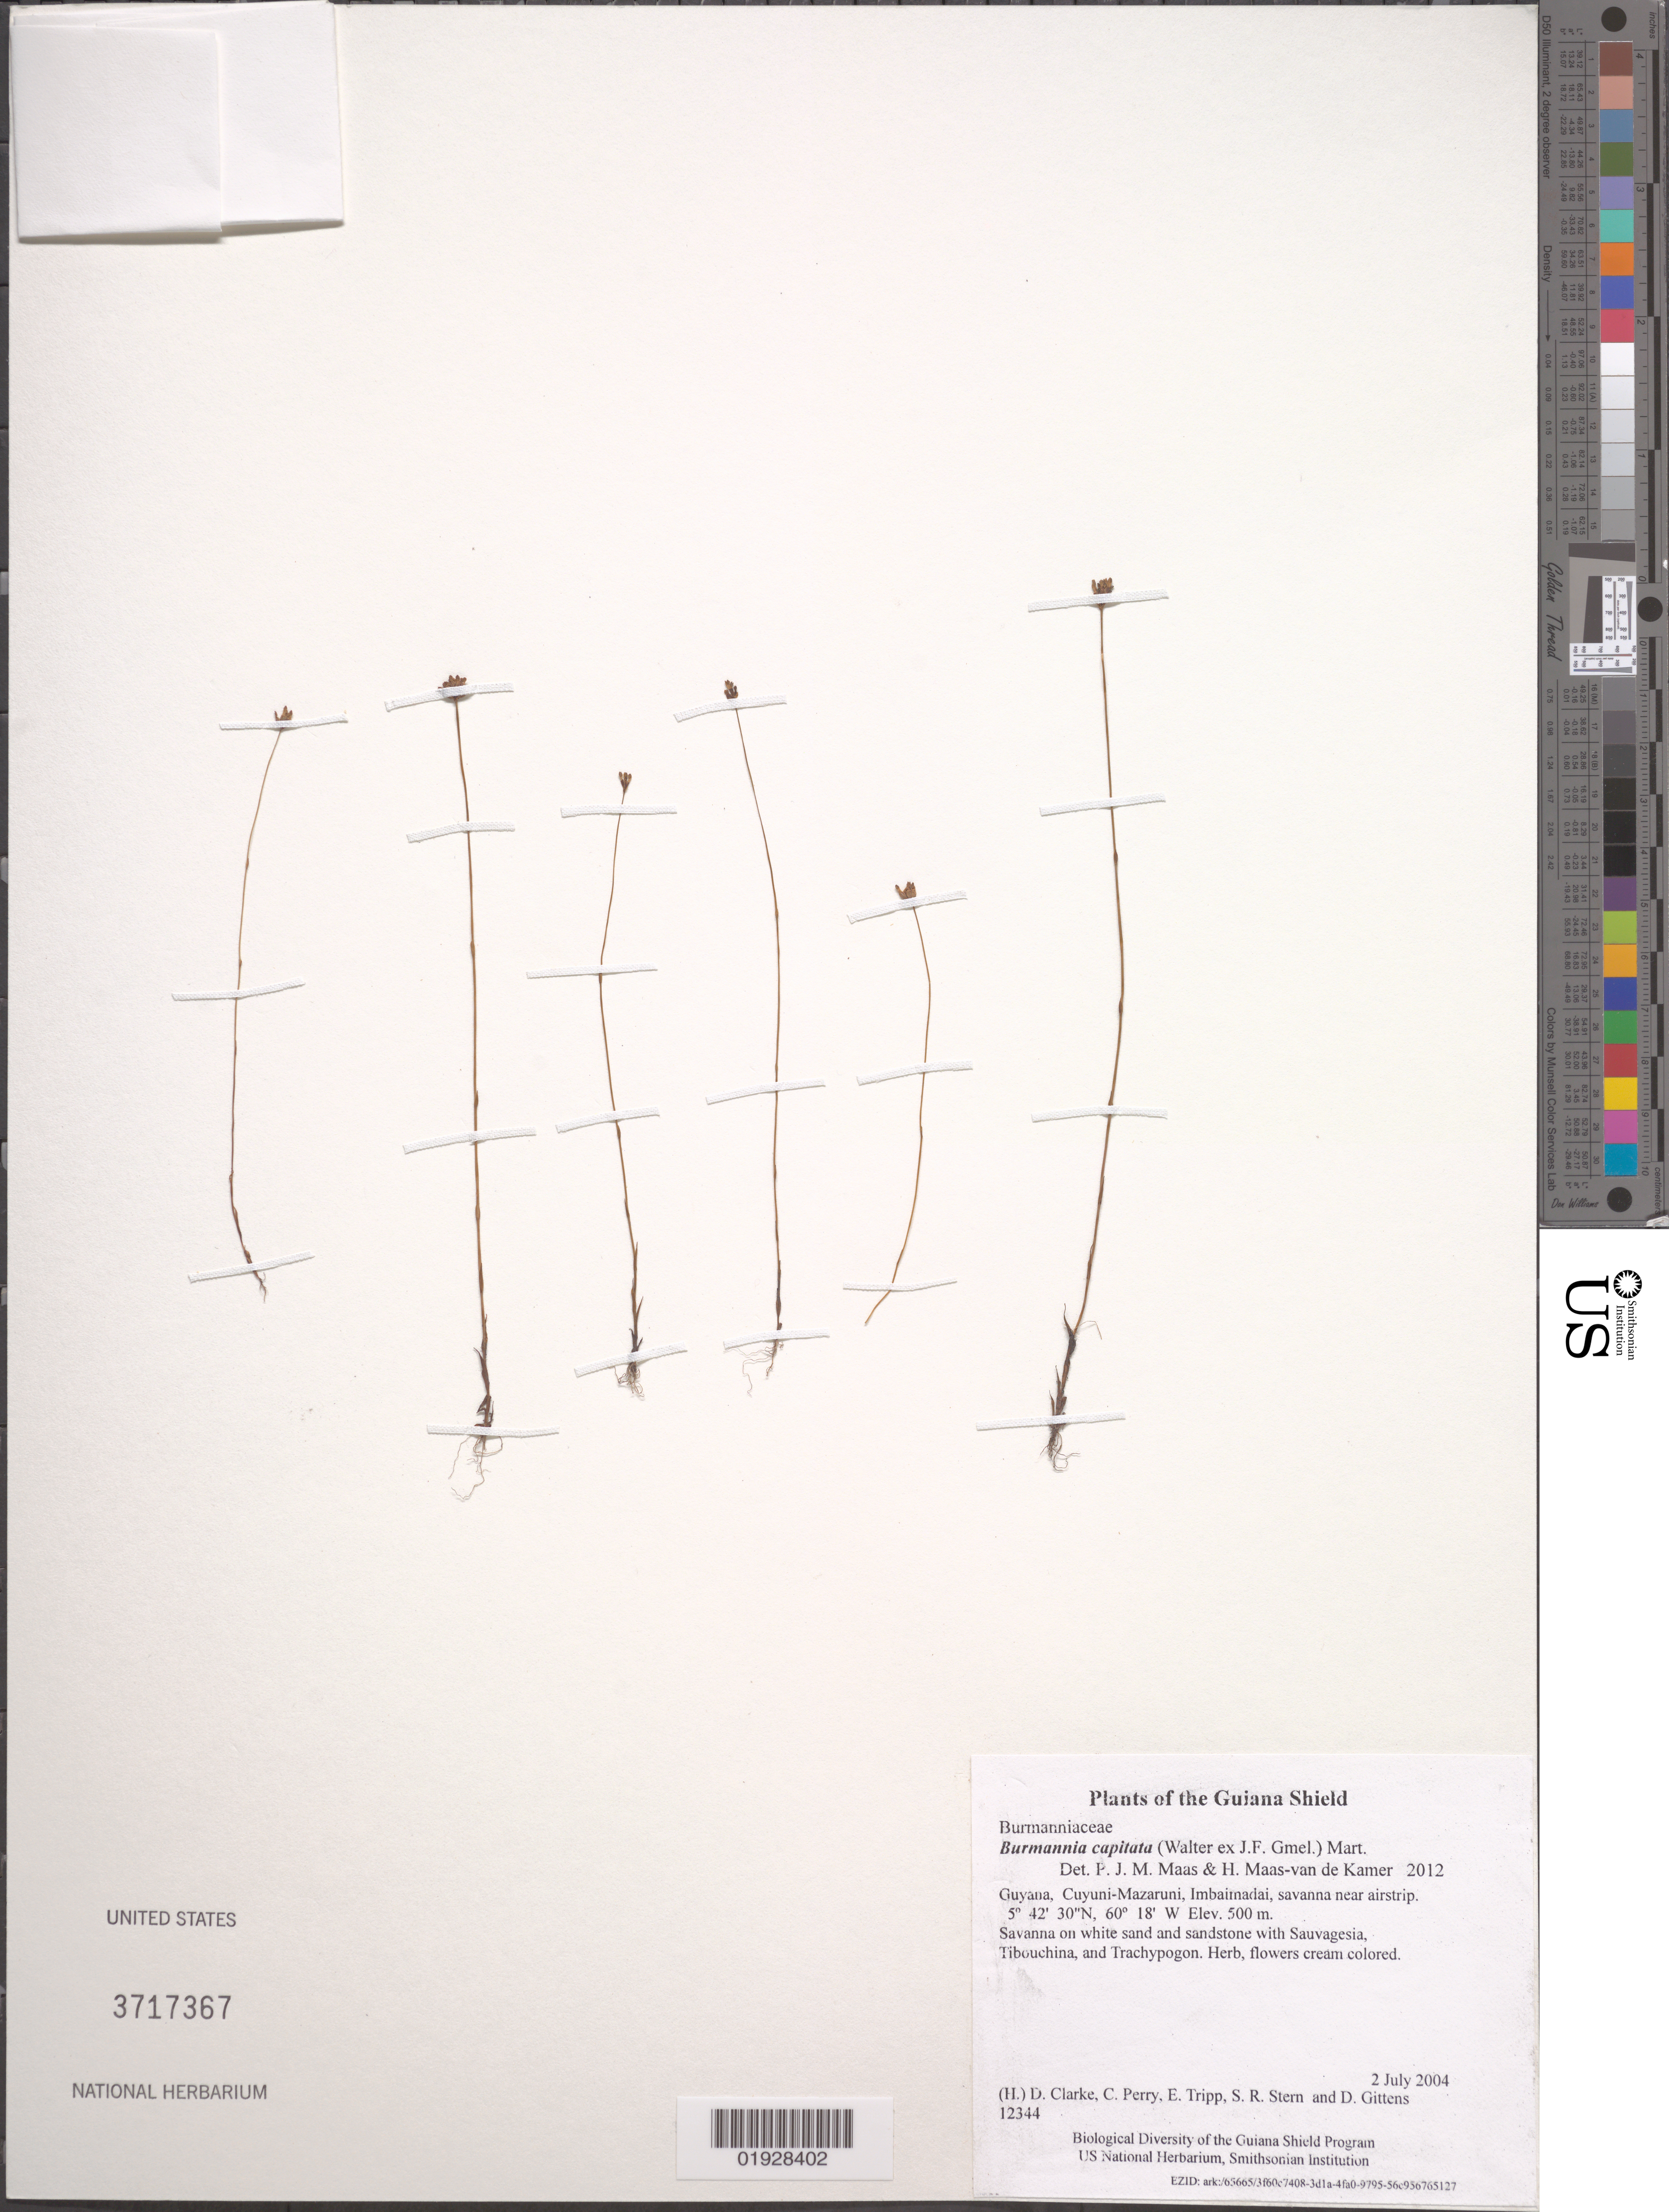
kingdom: Plantae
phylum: Tracheophyta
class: Liliopsida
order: Dioscoreales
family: Burmanniaceae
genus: Burmannia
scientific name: Burmannia capitata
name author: (Walter ex J.F. Gmel.) Mart.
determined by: Maas van de Kamer, H.; Maas, P. J.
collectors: H. D. Clarke, C. Perry, E. Tripp, S. R. Stern & D. Gittens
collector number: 12344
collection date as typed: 2 July 2004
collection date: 2004-07-02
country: Guyana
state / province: Cuyuni-Mazaruni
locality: Imbaimadai, savanna near airstrip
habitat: Savanna on white sand and sandstone with Sauvagesia, Tibouchina, and Trachypogon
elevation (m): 500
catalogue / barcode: US 3717367